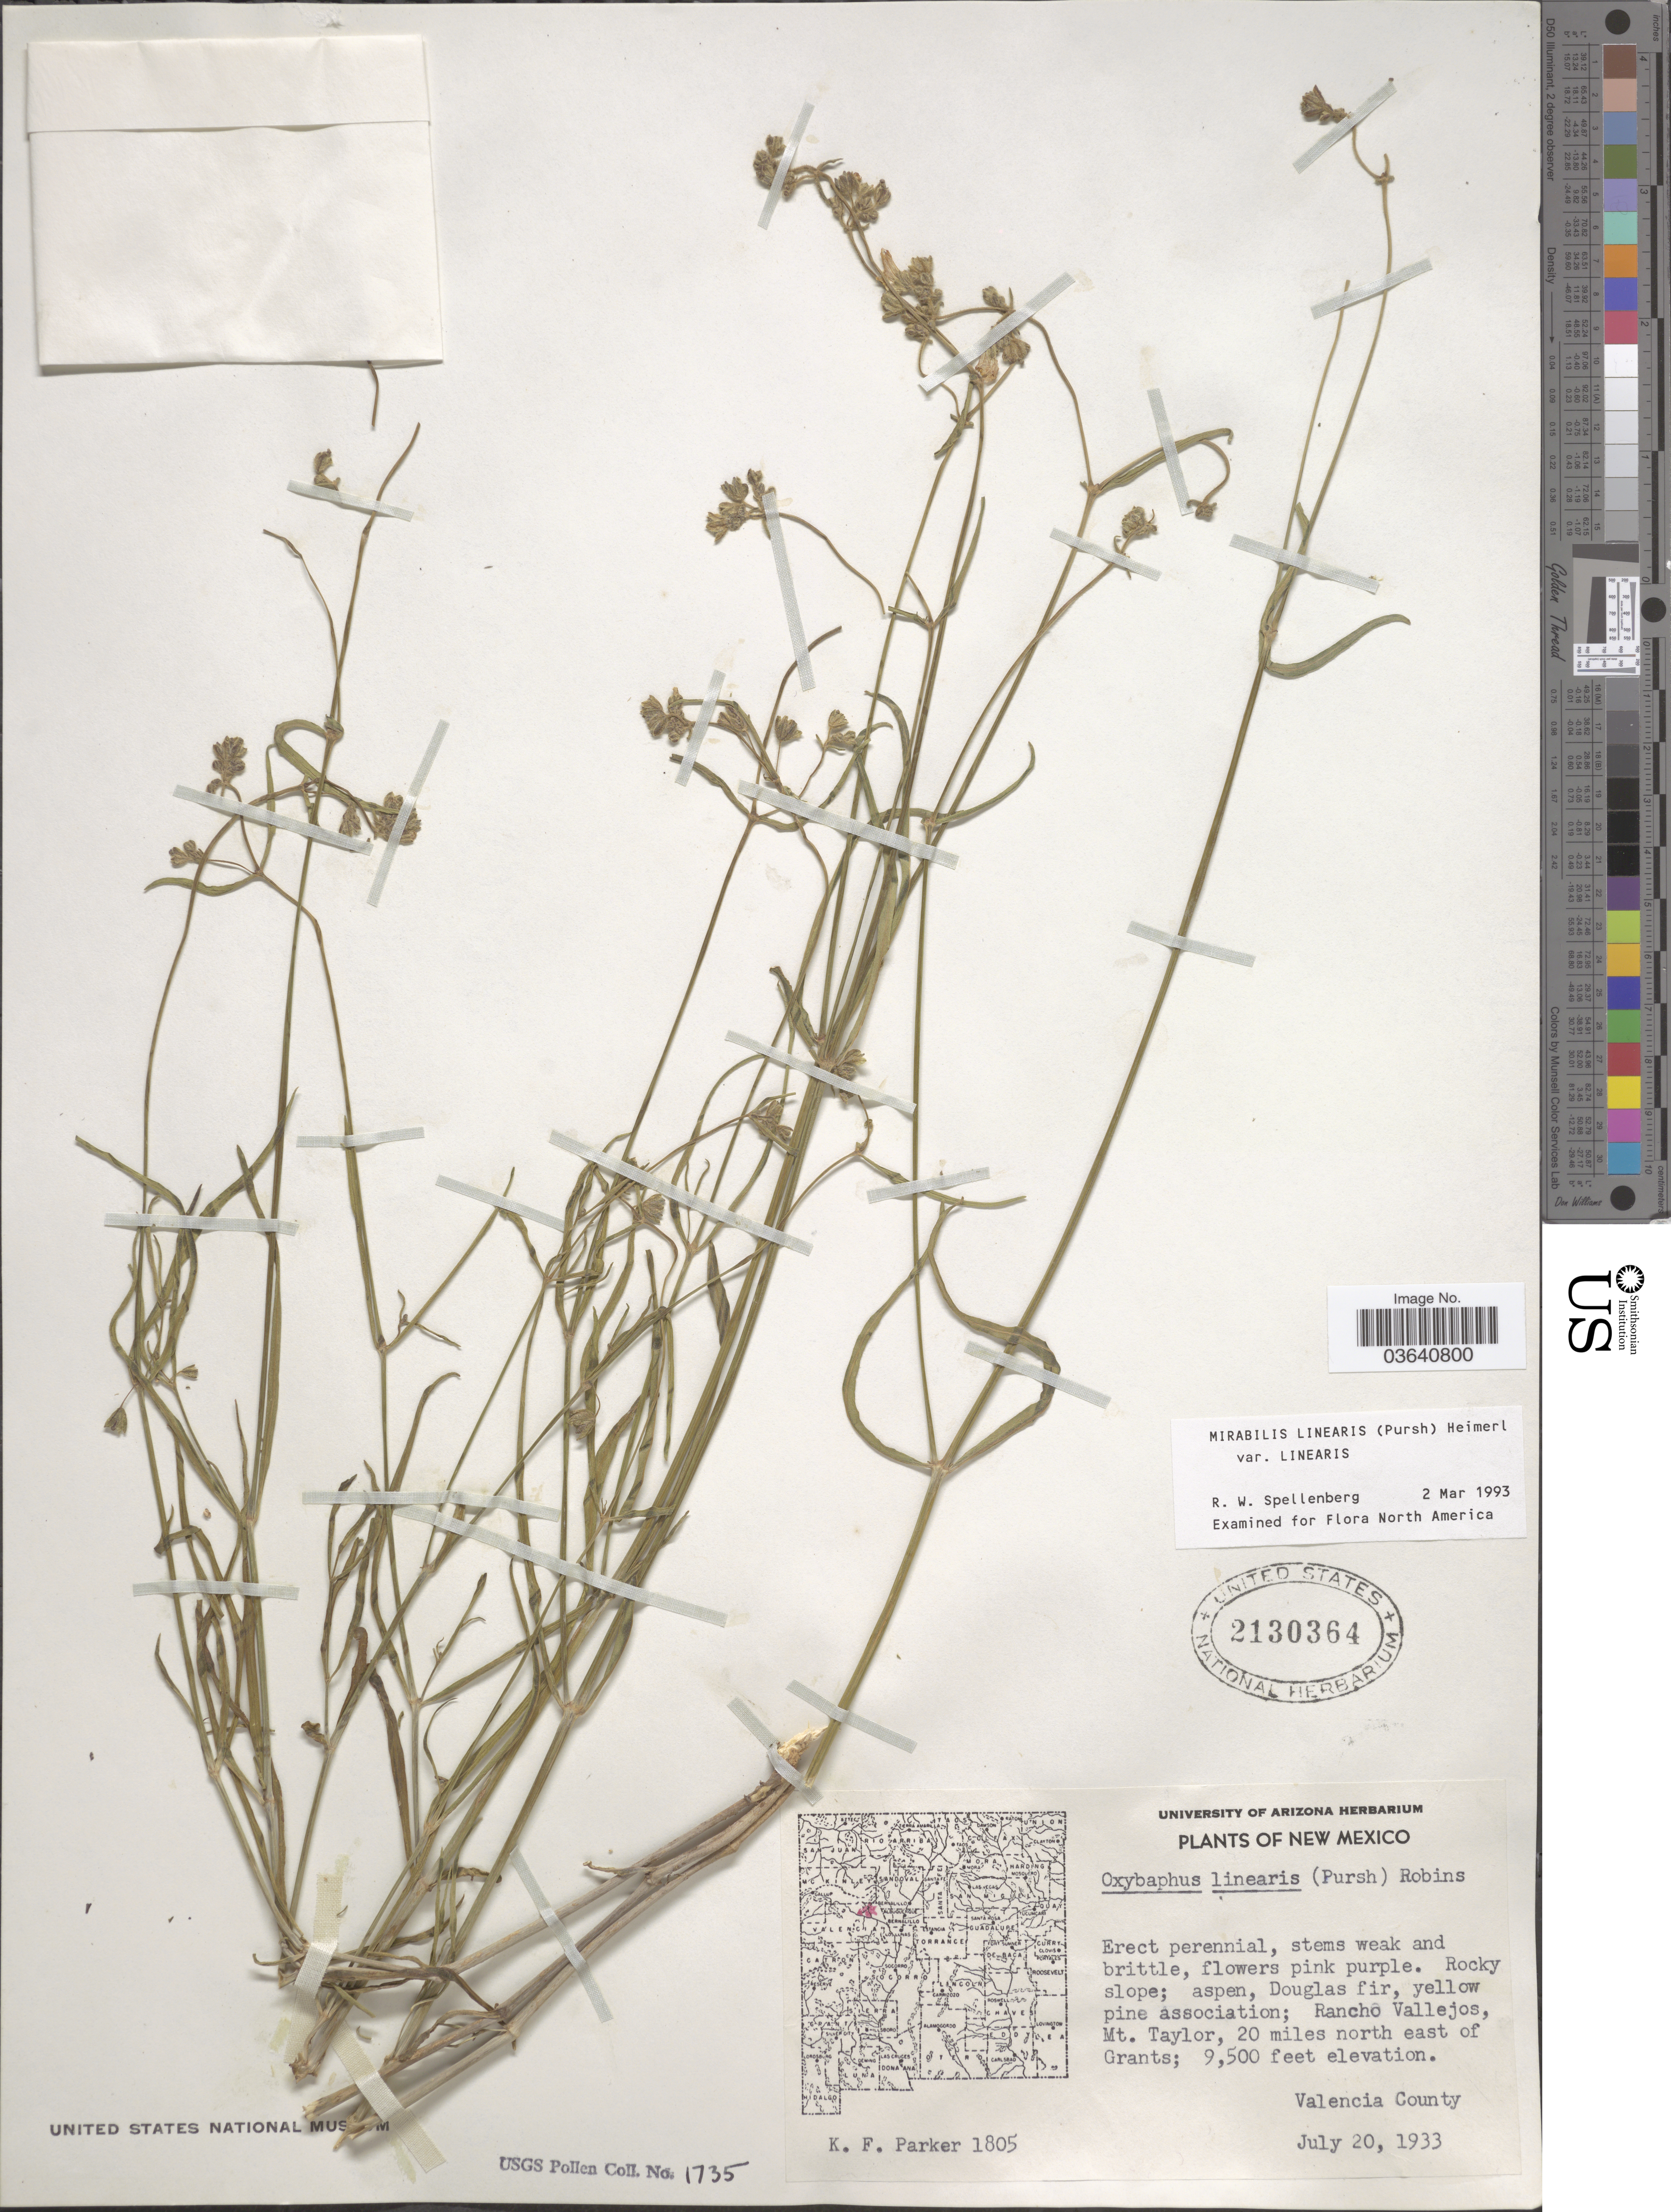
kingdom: Plantae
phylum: Tracheophyta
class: Magnoliopsida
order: Caryophyllales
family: Nyctaginaceae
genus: Mirabilis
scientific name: Mirabilis linearis var. linearis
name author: (Pursh) Heimerl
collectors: K. F. Parker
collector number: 1805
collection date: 1933-07-20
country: United States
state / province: New Mexico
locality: Rancho Vallejos, Mt. Taylor, 20 miles north east of Grants. Valencia County.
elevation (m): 2896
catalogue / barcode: US 2130364